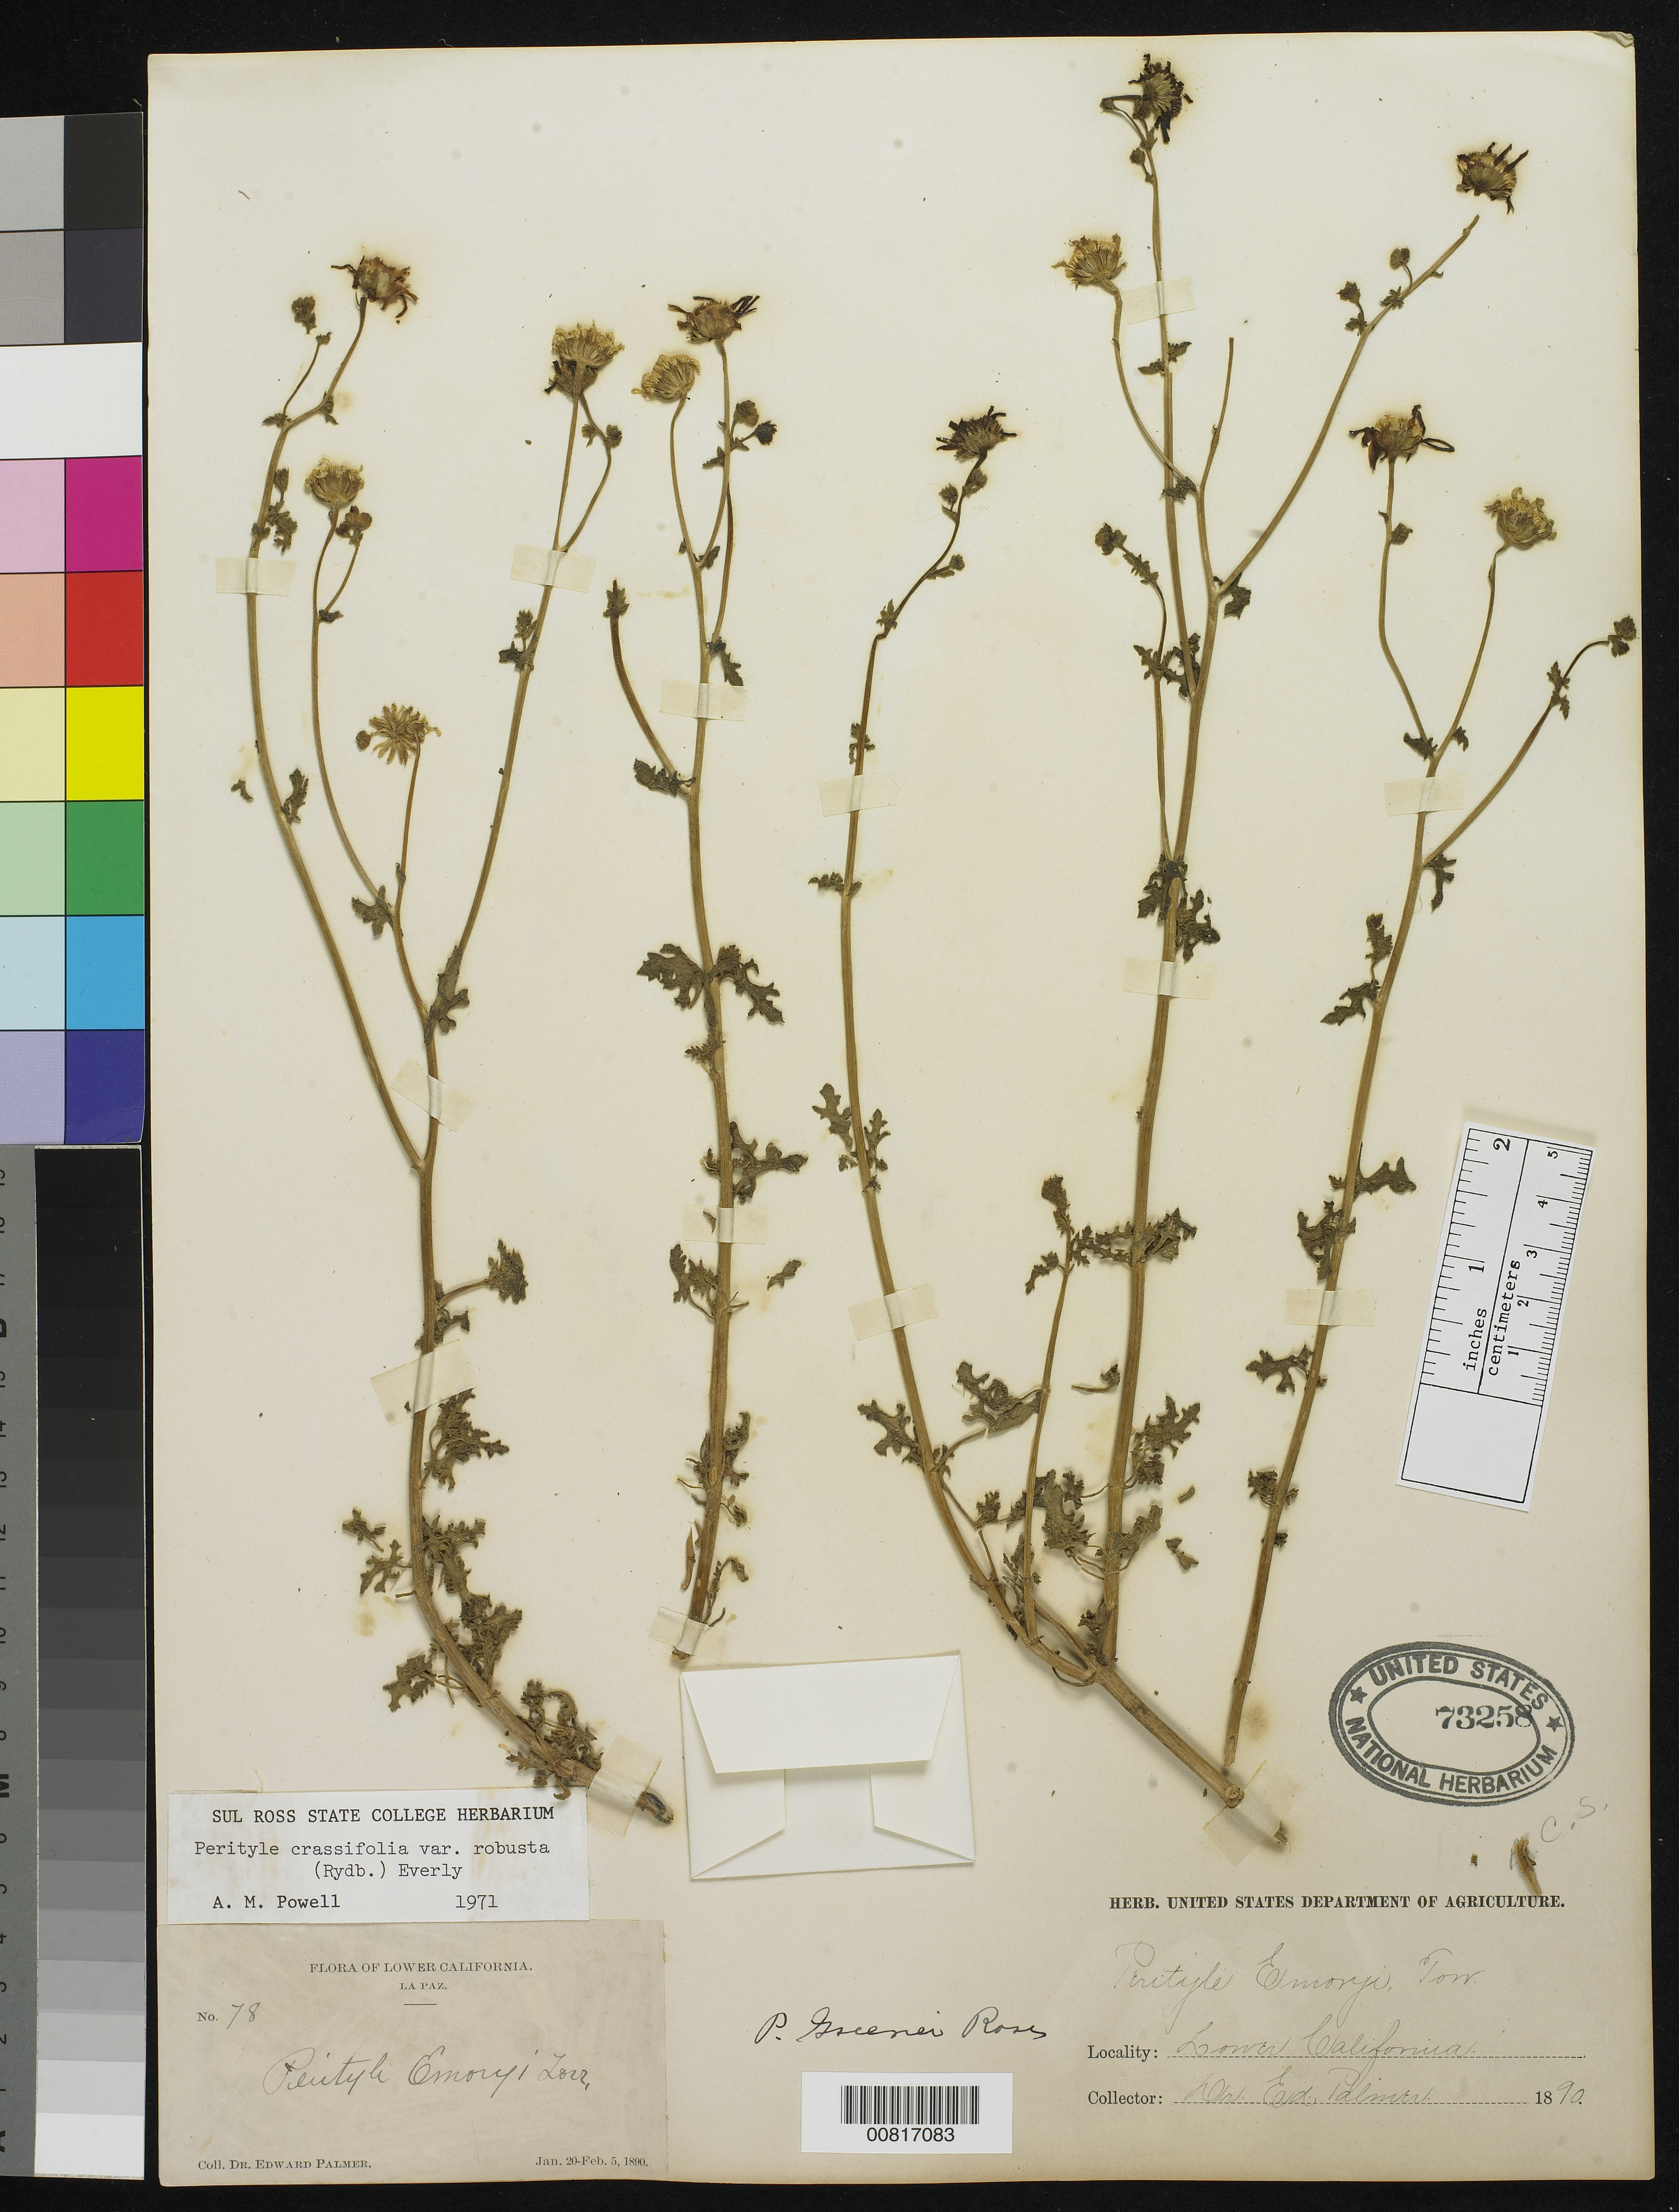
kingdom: Plantae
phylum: Tracheophyta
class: Magnoliopsida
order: Asterales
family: Asteraceae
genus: Perityle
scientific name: Perityle crassifolia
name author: Brandegee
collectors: E. Palmer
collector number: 78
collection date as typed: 20 Jan 1890 to 05 Feb 1890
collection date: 1890-01-20/1890-02-05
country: Mexico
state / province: Baja California Sur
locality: La Paz, Baja California Sur.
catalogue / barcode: US 73258